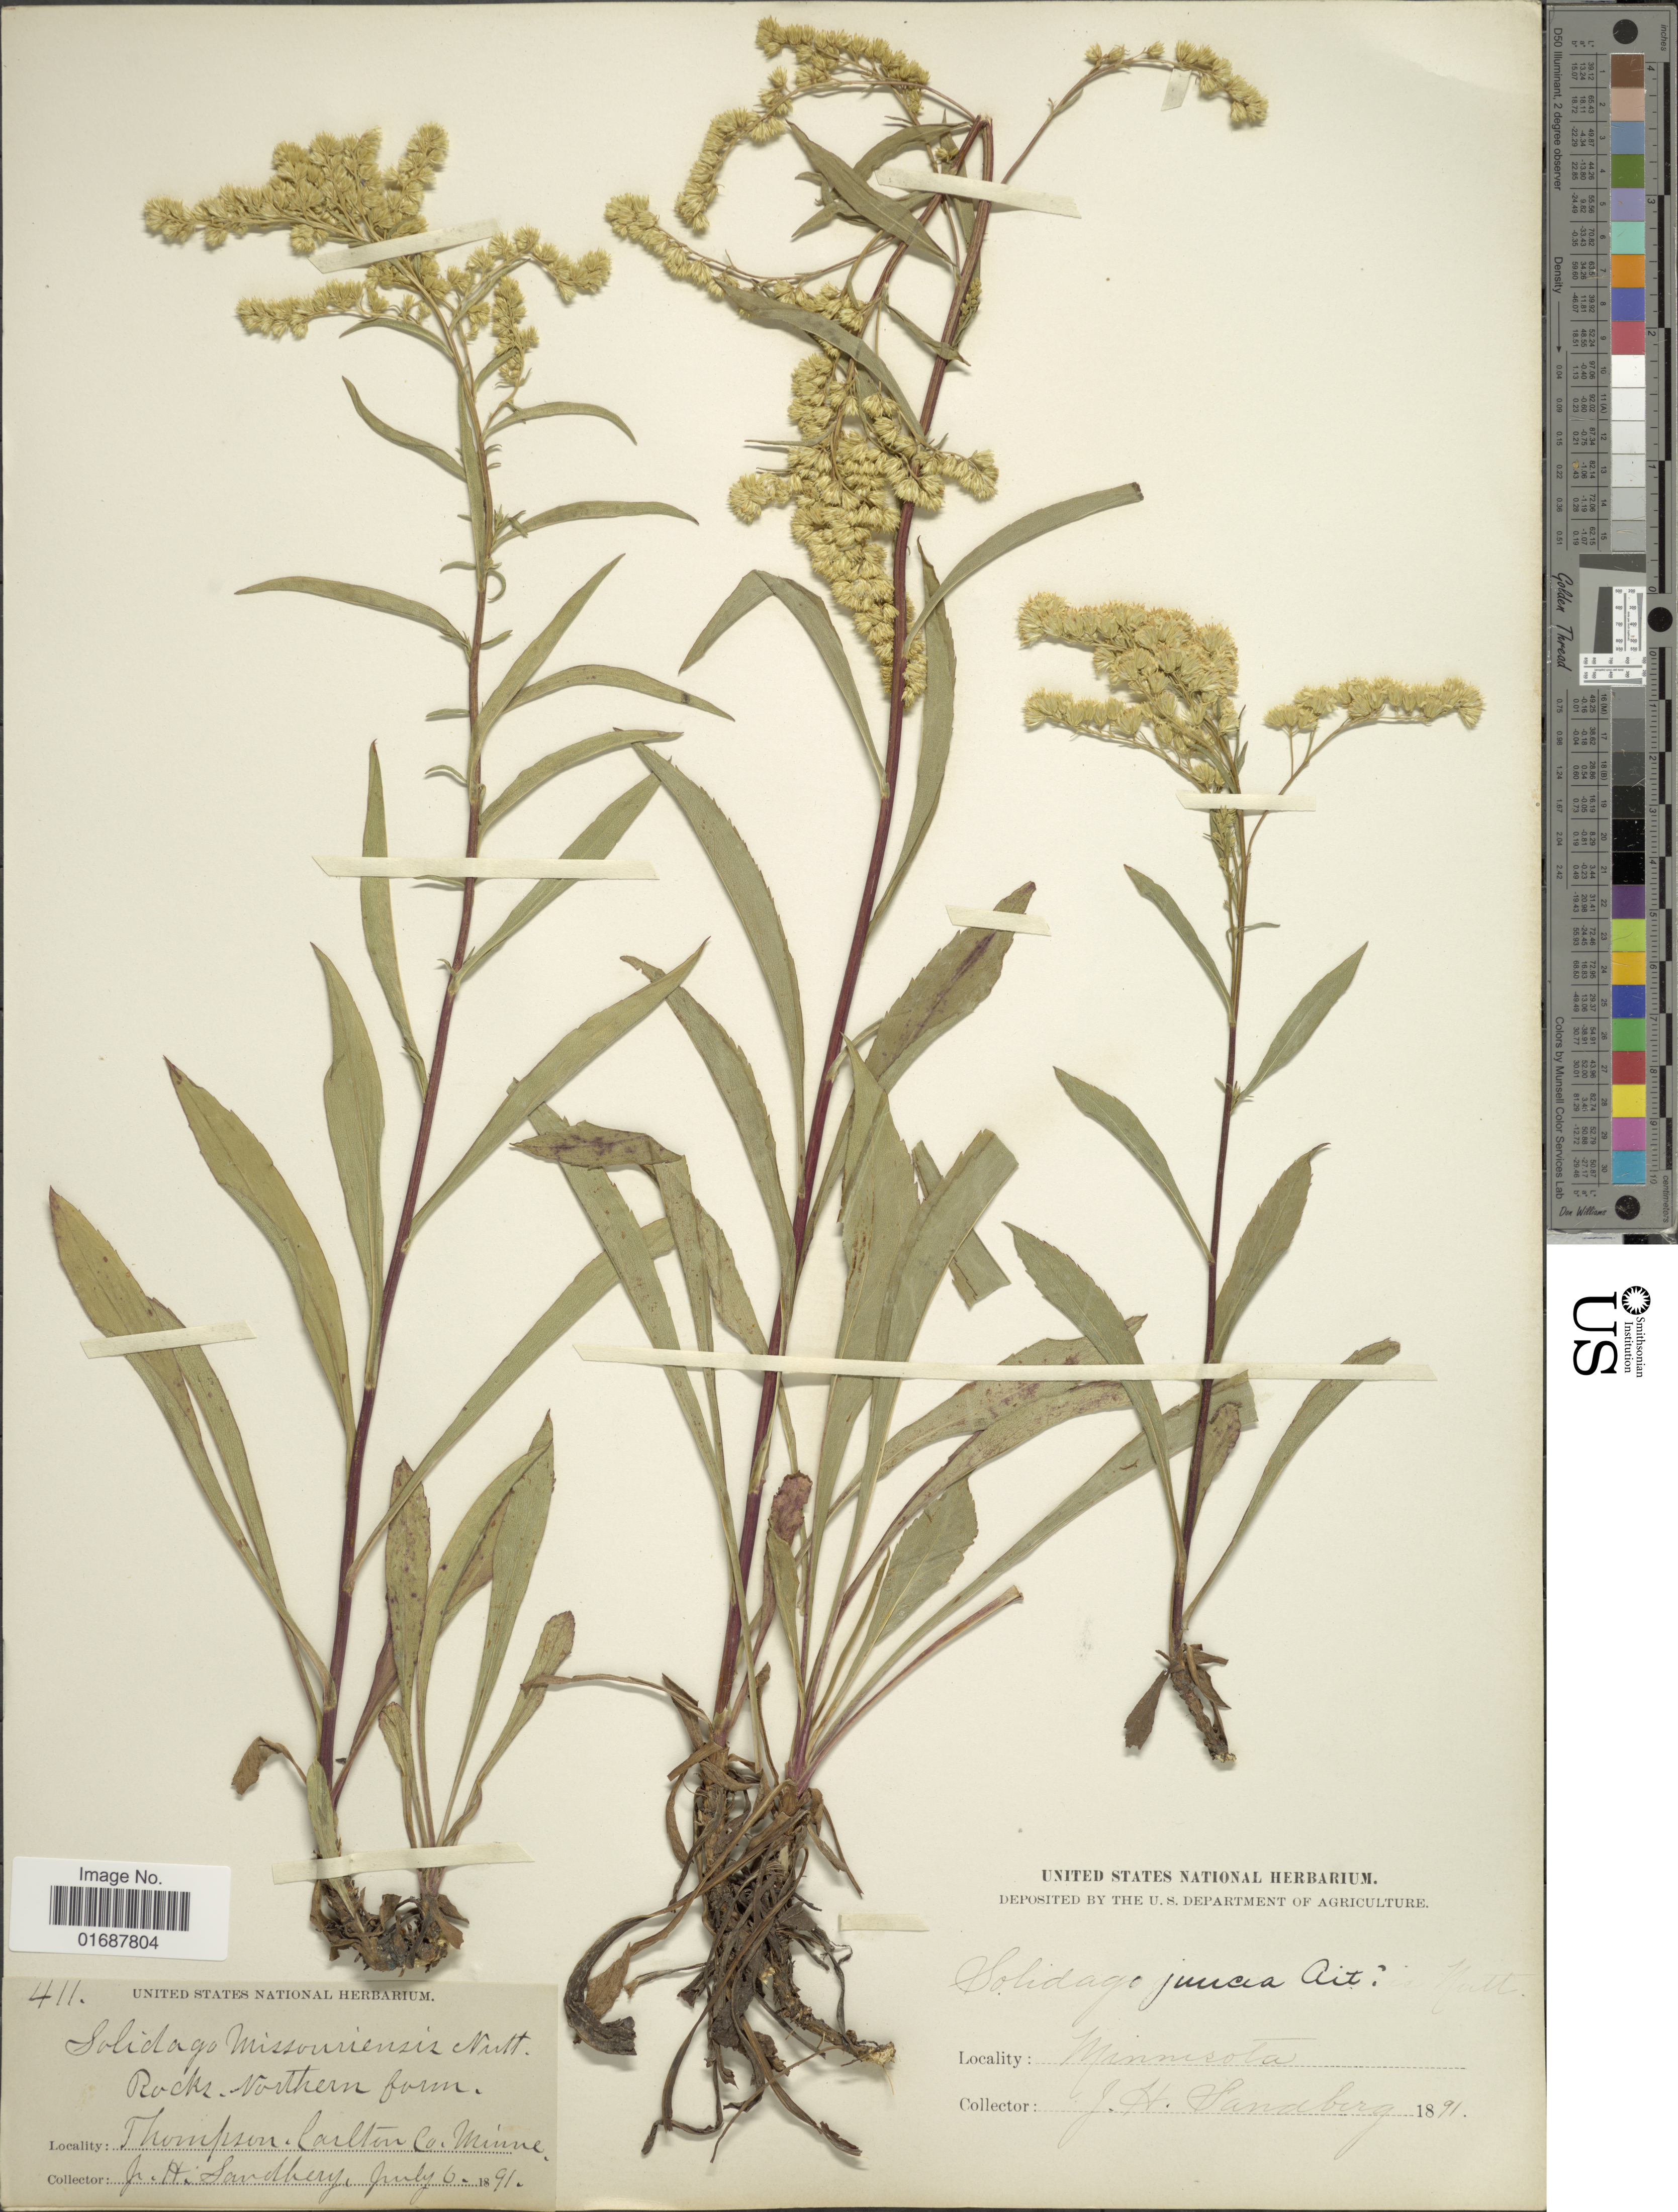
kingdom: Plantae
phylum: Tracheophyta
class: Magnoliopsida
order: Asterales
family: Asteraceae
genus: Solidago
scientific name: Solidago juncea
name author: Aiton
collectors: J. H. Sandberg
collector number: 411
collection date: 1891-07-06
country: United States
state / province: Minnesota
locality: Thompson. Carlton Co.